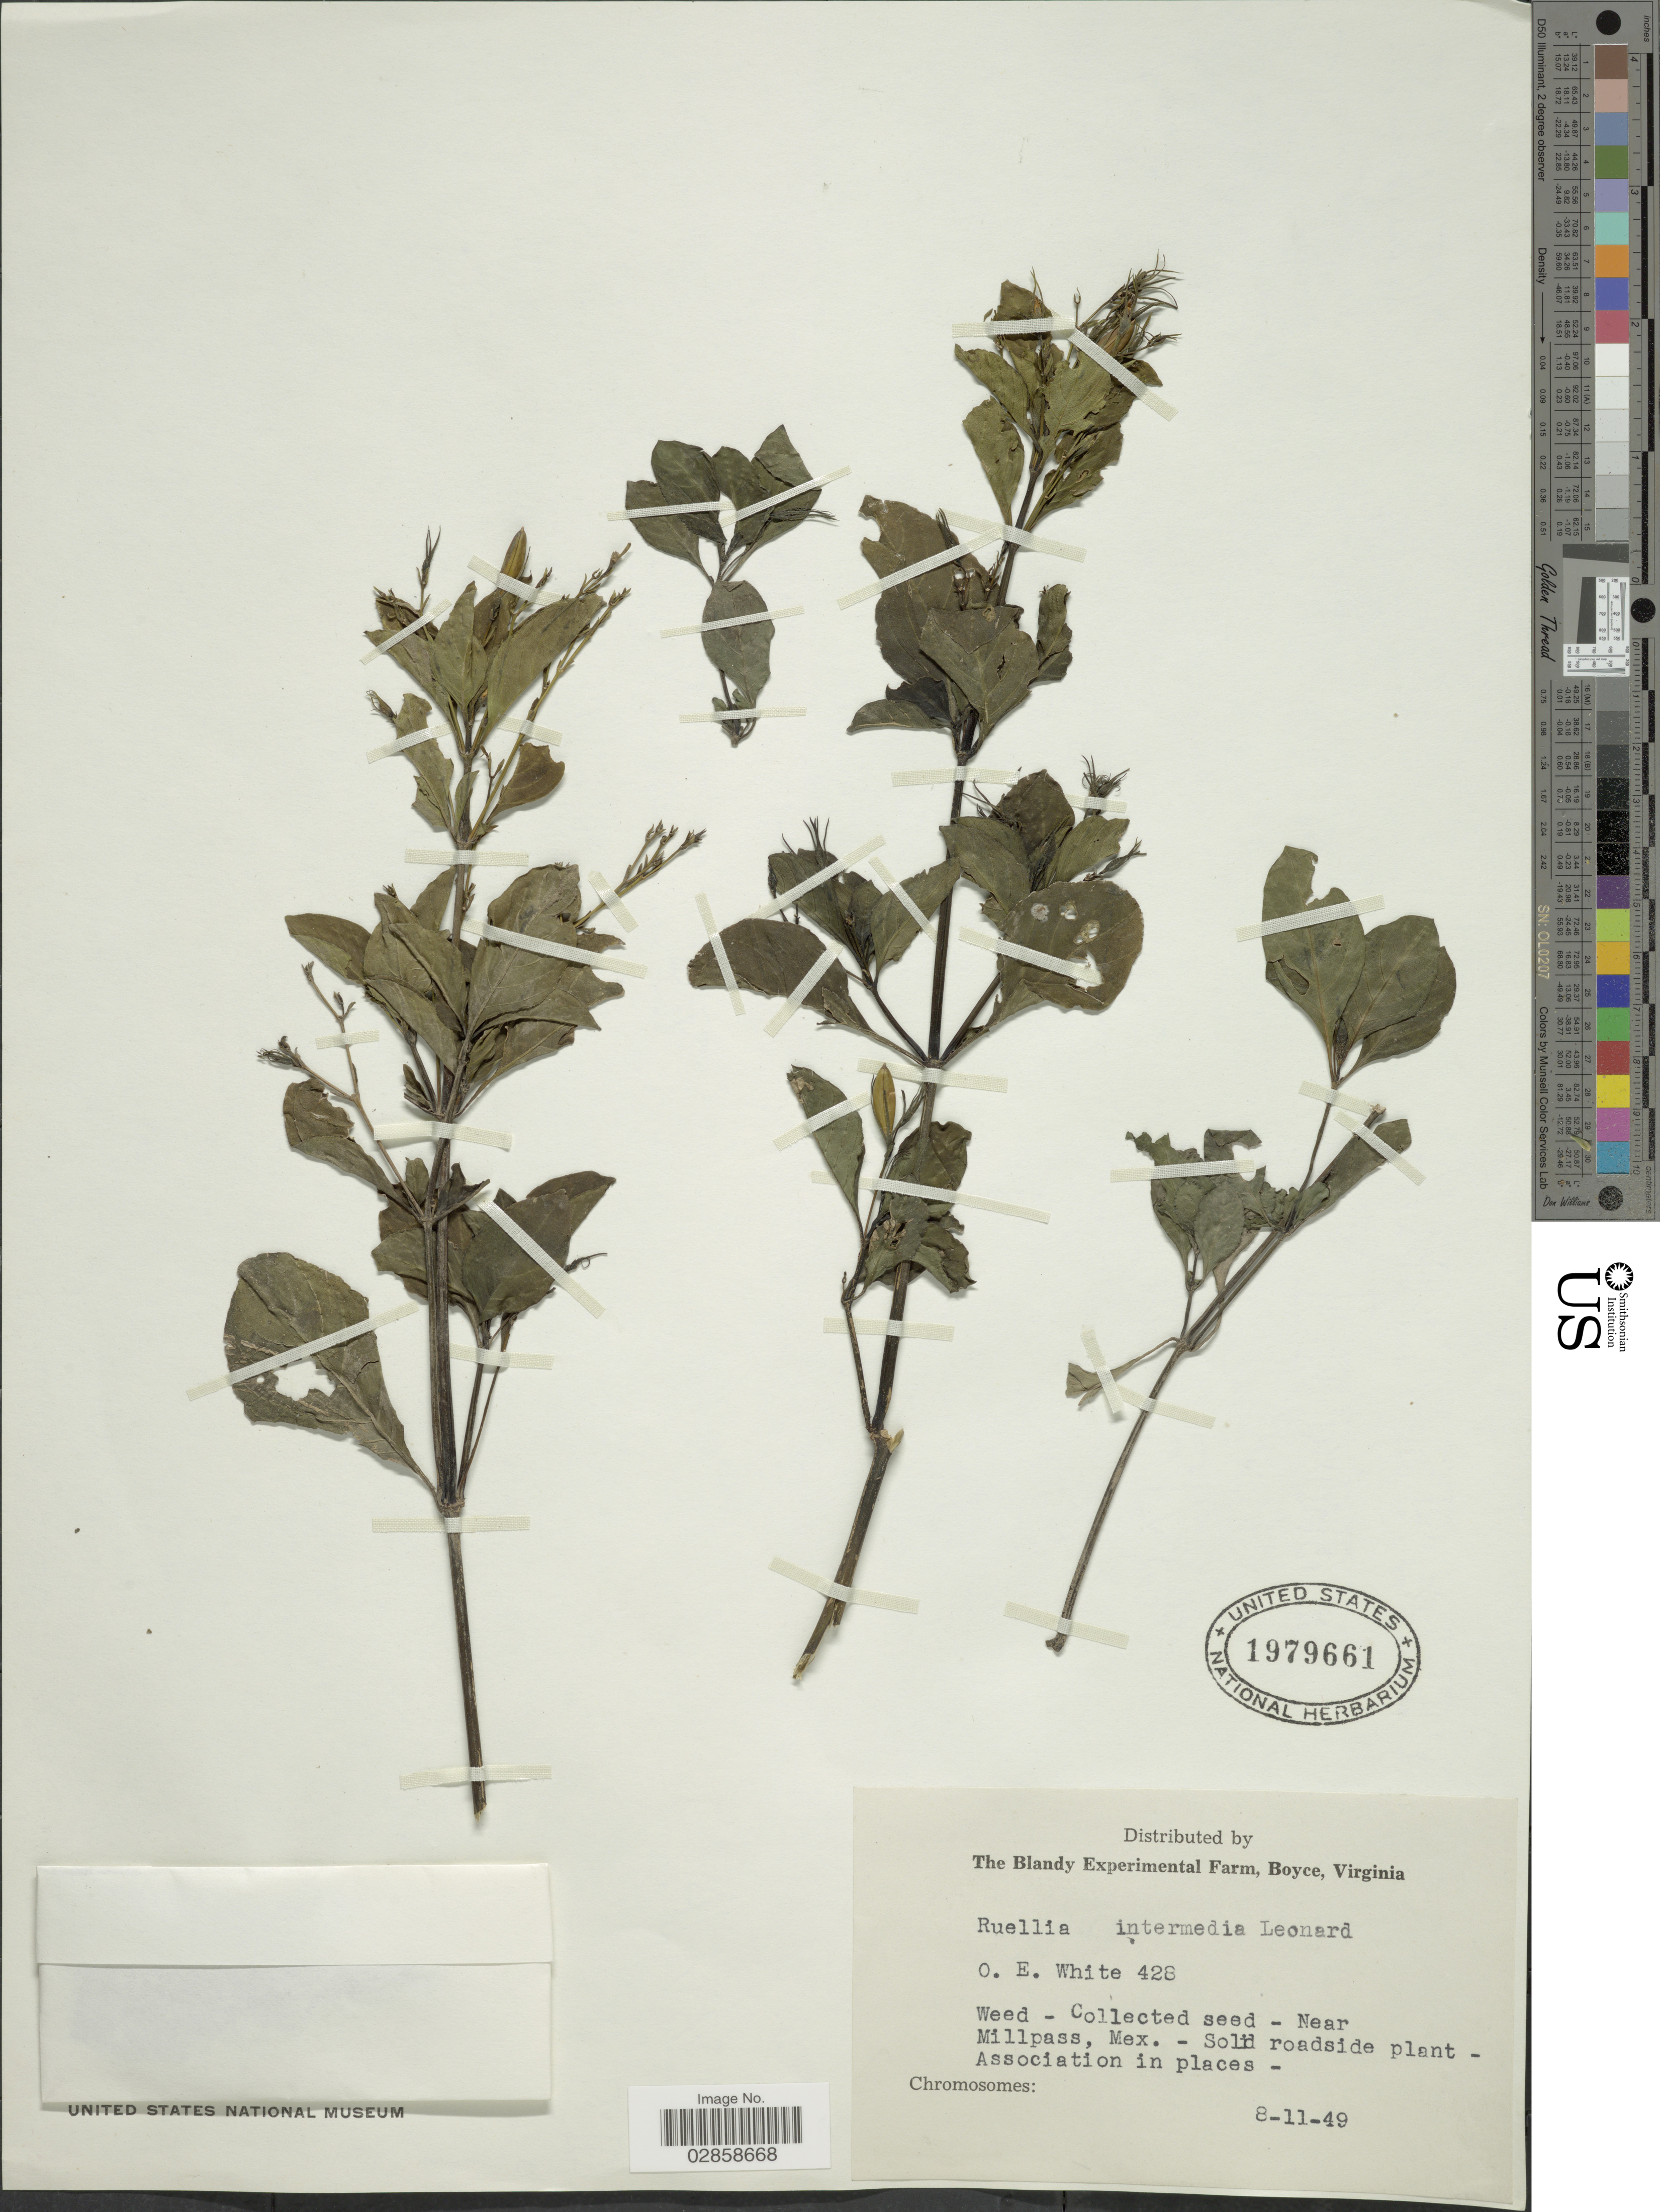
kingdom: Plantae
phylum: Tracheophyta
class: Magnoliopsida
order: Lamiales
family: Acanthaceae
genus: Ruellia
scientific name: Ruellia intermedia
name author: Leonard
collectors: O. E. White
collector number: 428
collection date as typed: Transcribed d/m/y: 8/11/49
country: Mexico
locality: Near Millpass, Mex.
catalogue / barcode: US 1979661